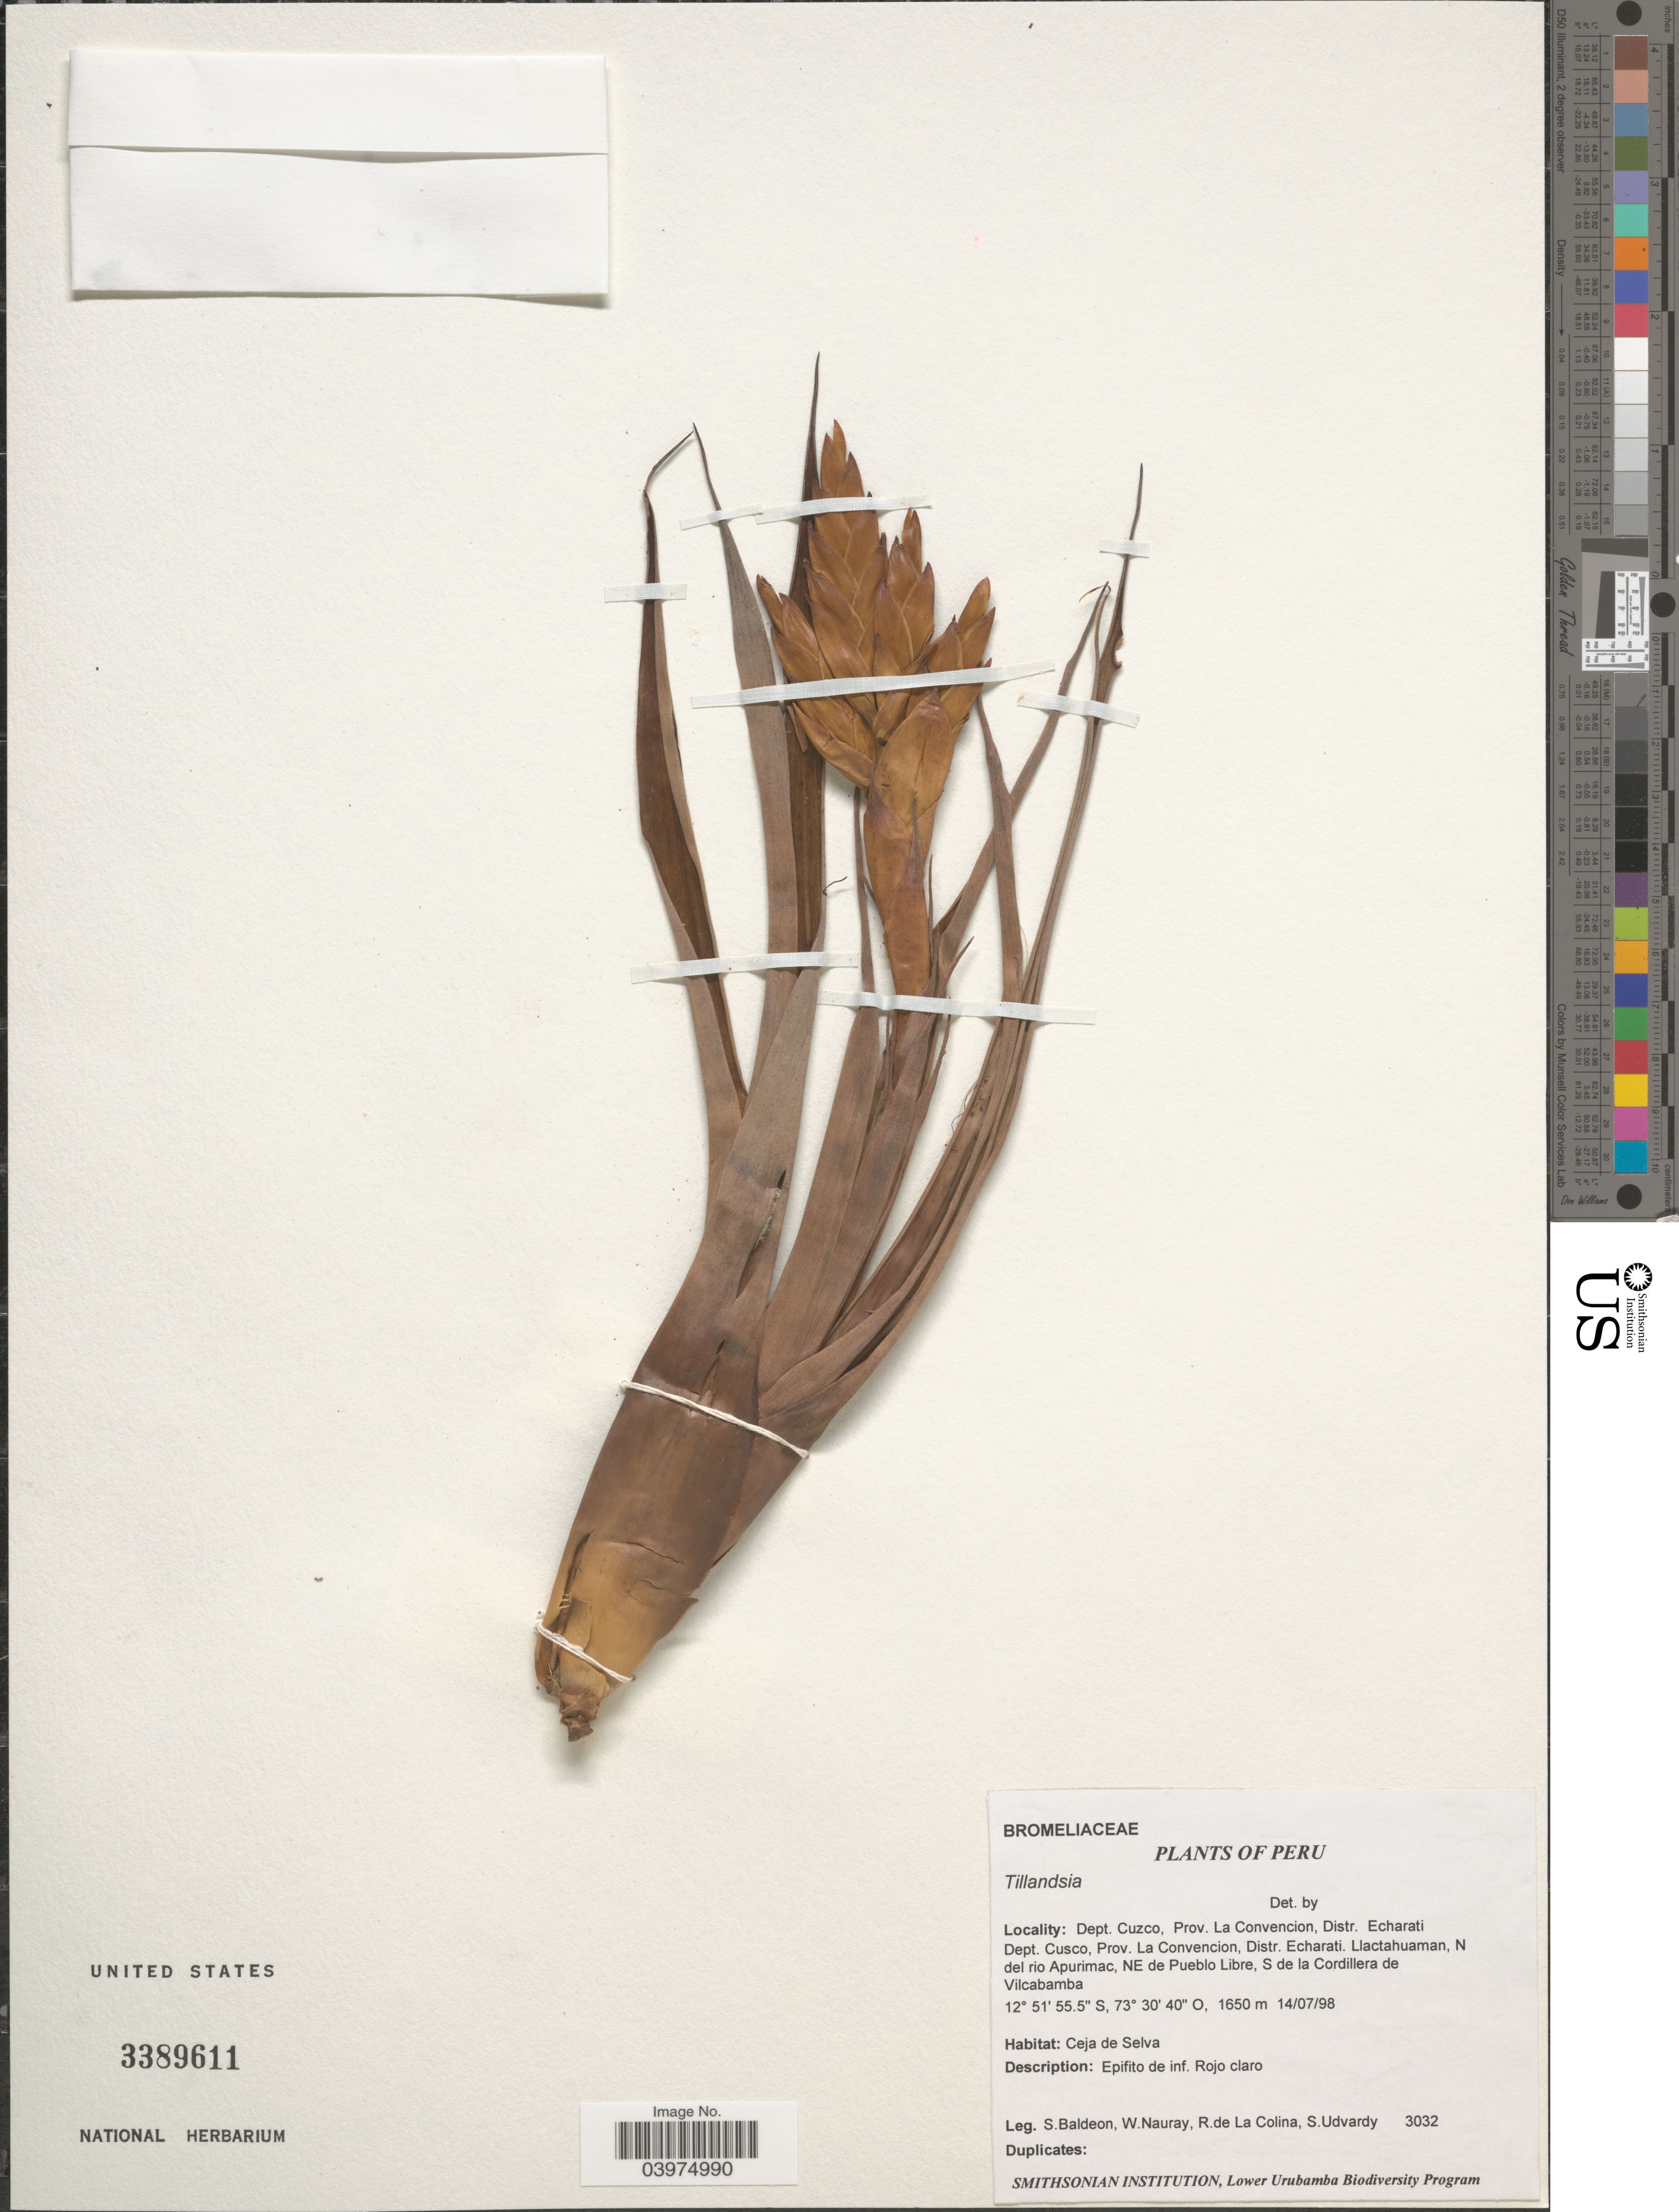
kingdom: Plantae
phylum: Tracheophyta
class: Liliopsida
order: Poales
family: Bromeliaceae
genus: Tillandsia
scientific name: Tillandsia sp.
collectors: S. Baldeon, W. Nauray, R. de La Colina & S. Udvardy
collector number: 3032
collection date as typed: Transcribed d/m/y: 14/7/98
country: Peru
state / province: Cusco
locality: Dept. Cuzco, Prov. La Convencion, Distr. Echarati Dept. Cusco, Prov. La Convencion, Distr. Echarati. Llactahuaman, N del rio Apurimac, NE de Pueblo Libre, S de la Cordillera de Vilcabamba.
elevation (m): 1650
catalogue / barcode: US 3389611